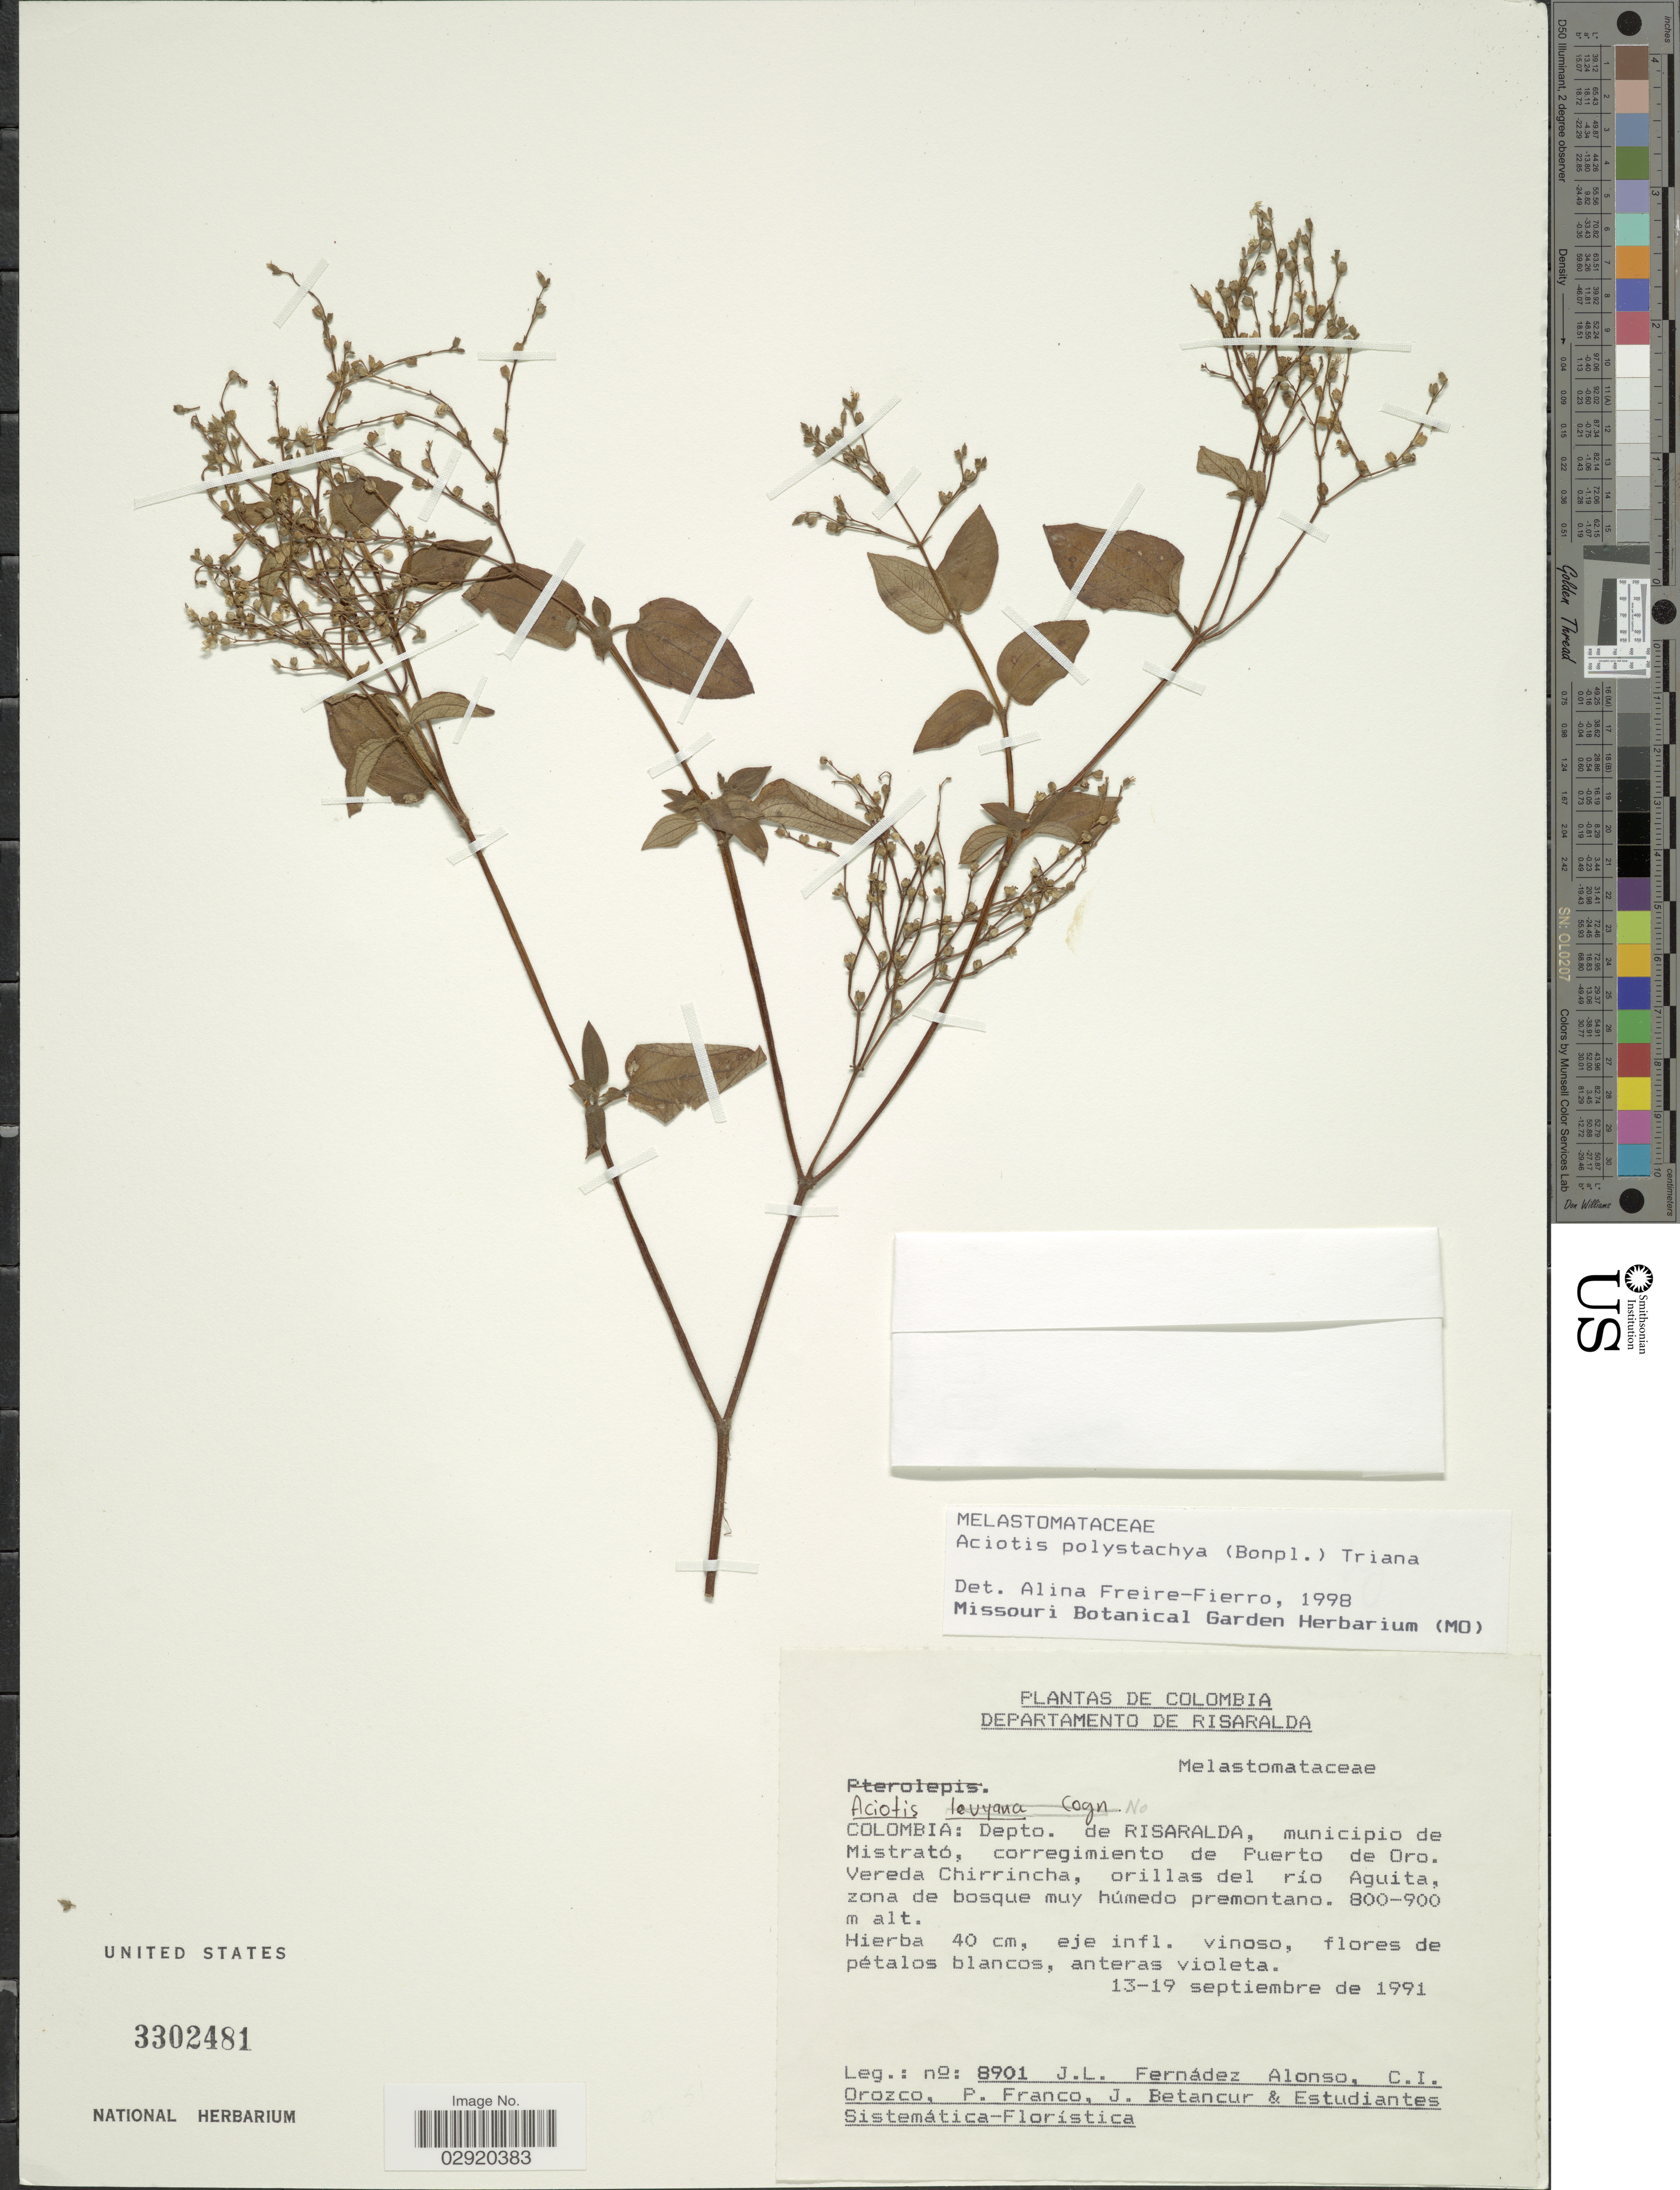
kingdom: Plantae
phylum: Tracheophyta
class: Magnoliopsida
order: Myrtales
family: Melastomataceae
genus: Aciotis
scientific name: Aciotis polystachya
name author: (Bonpl.) Triana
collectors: J. L. Fernández-Alonso, C. I. Orozco, P. Franco, J. Betancur & Estudiantes Sistematica-Floristica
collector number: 8901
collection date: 1991-09-13/1991-09-19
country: Colombia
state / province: Risaralda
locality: Depto. de Risaralda, municipio de Mistrató, coregimiento de Puerto de Oro. Vereda Chirrincha, orillas del río Aguita.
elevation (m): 800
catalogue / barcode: US 3302481